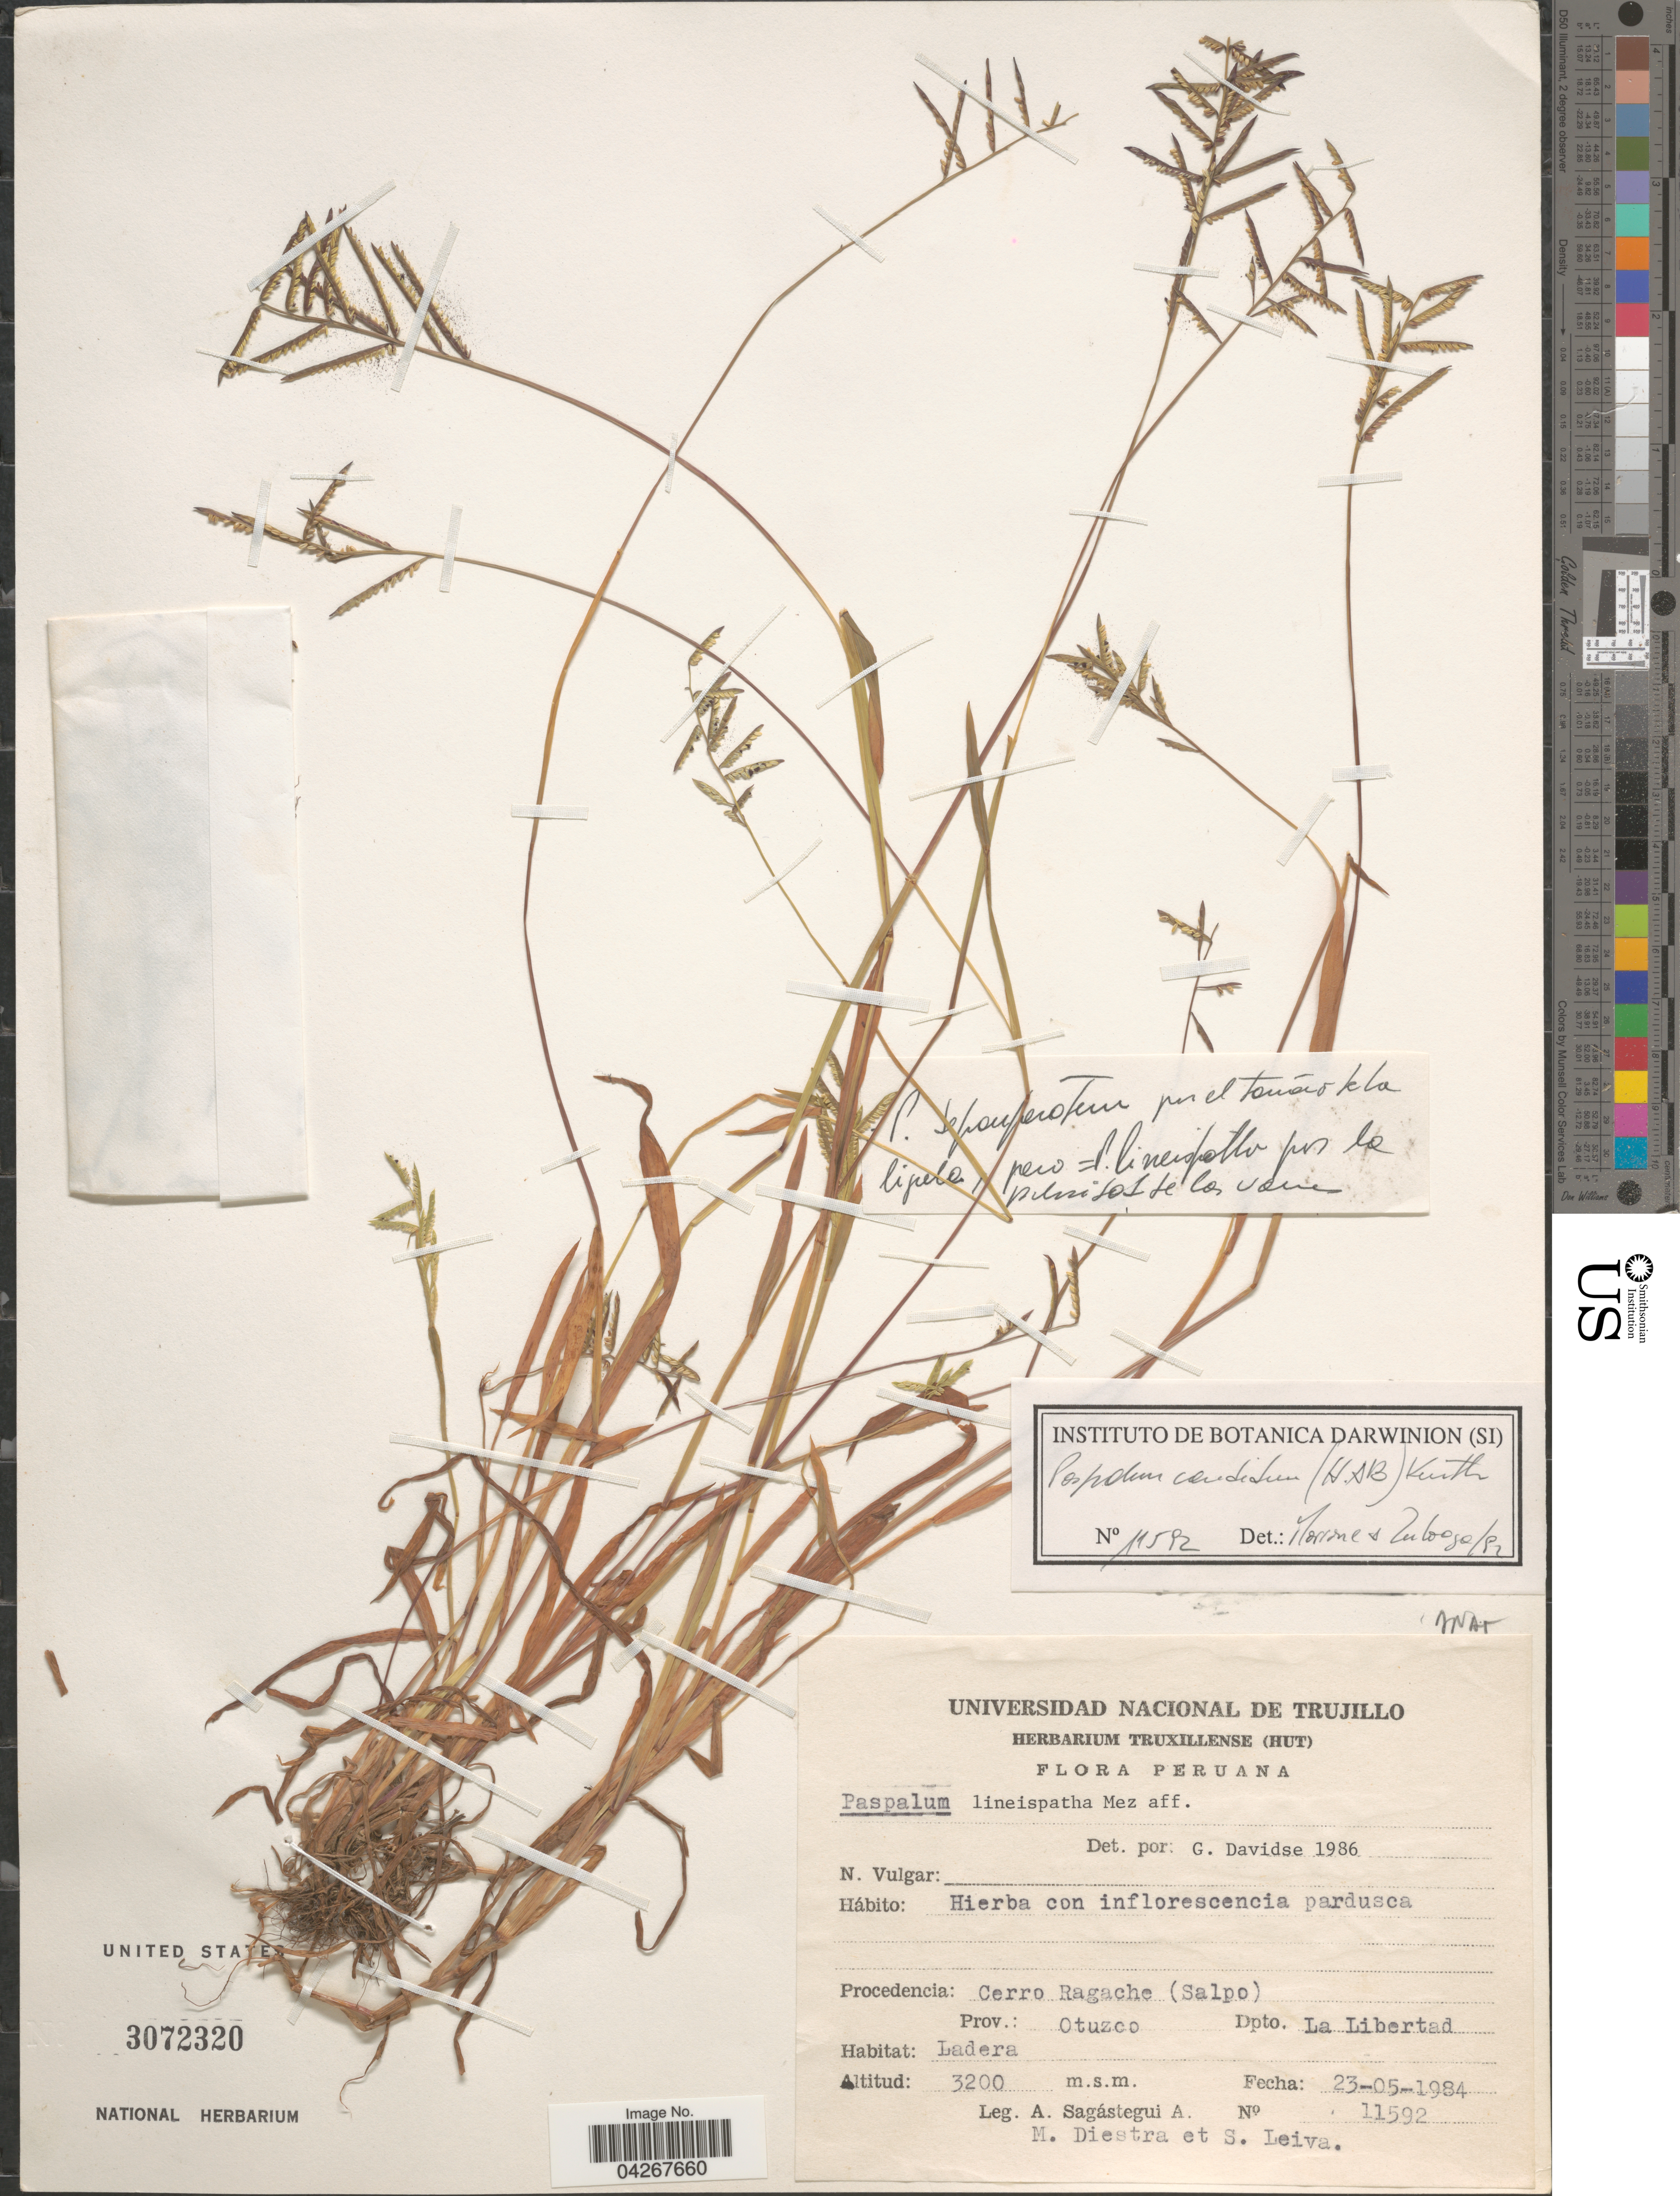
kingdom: Plantae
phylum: Tracheophyta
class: Liliopsida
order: Poales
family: Poaceae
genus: Paspalum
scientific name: Paspalum candidum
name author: (Humb. & Bonpl. ex Fleugge) Kunth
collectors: A. Sagástegui A., M. Diestra & S. Leiva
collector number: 11592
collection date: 1984-05-23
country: Peru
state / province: La Libertad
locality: Procedencia: Cerro Ragache (Salpo). Prov.: Otuzco. Dpto. La Libertad.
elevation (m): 3200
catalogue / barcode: US 3072320